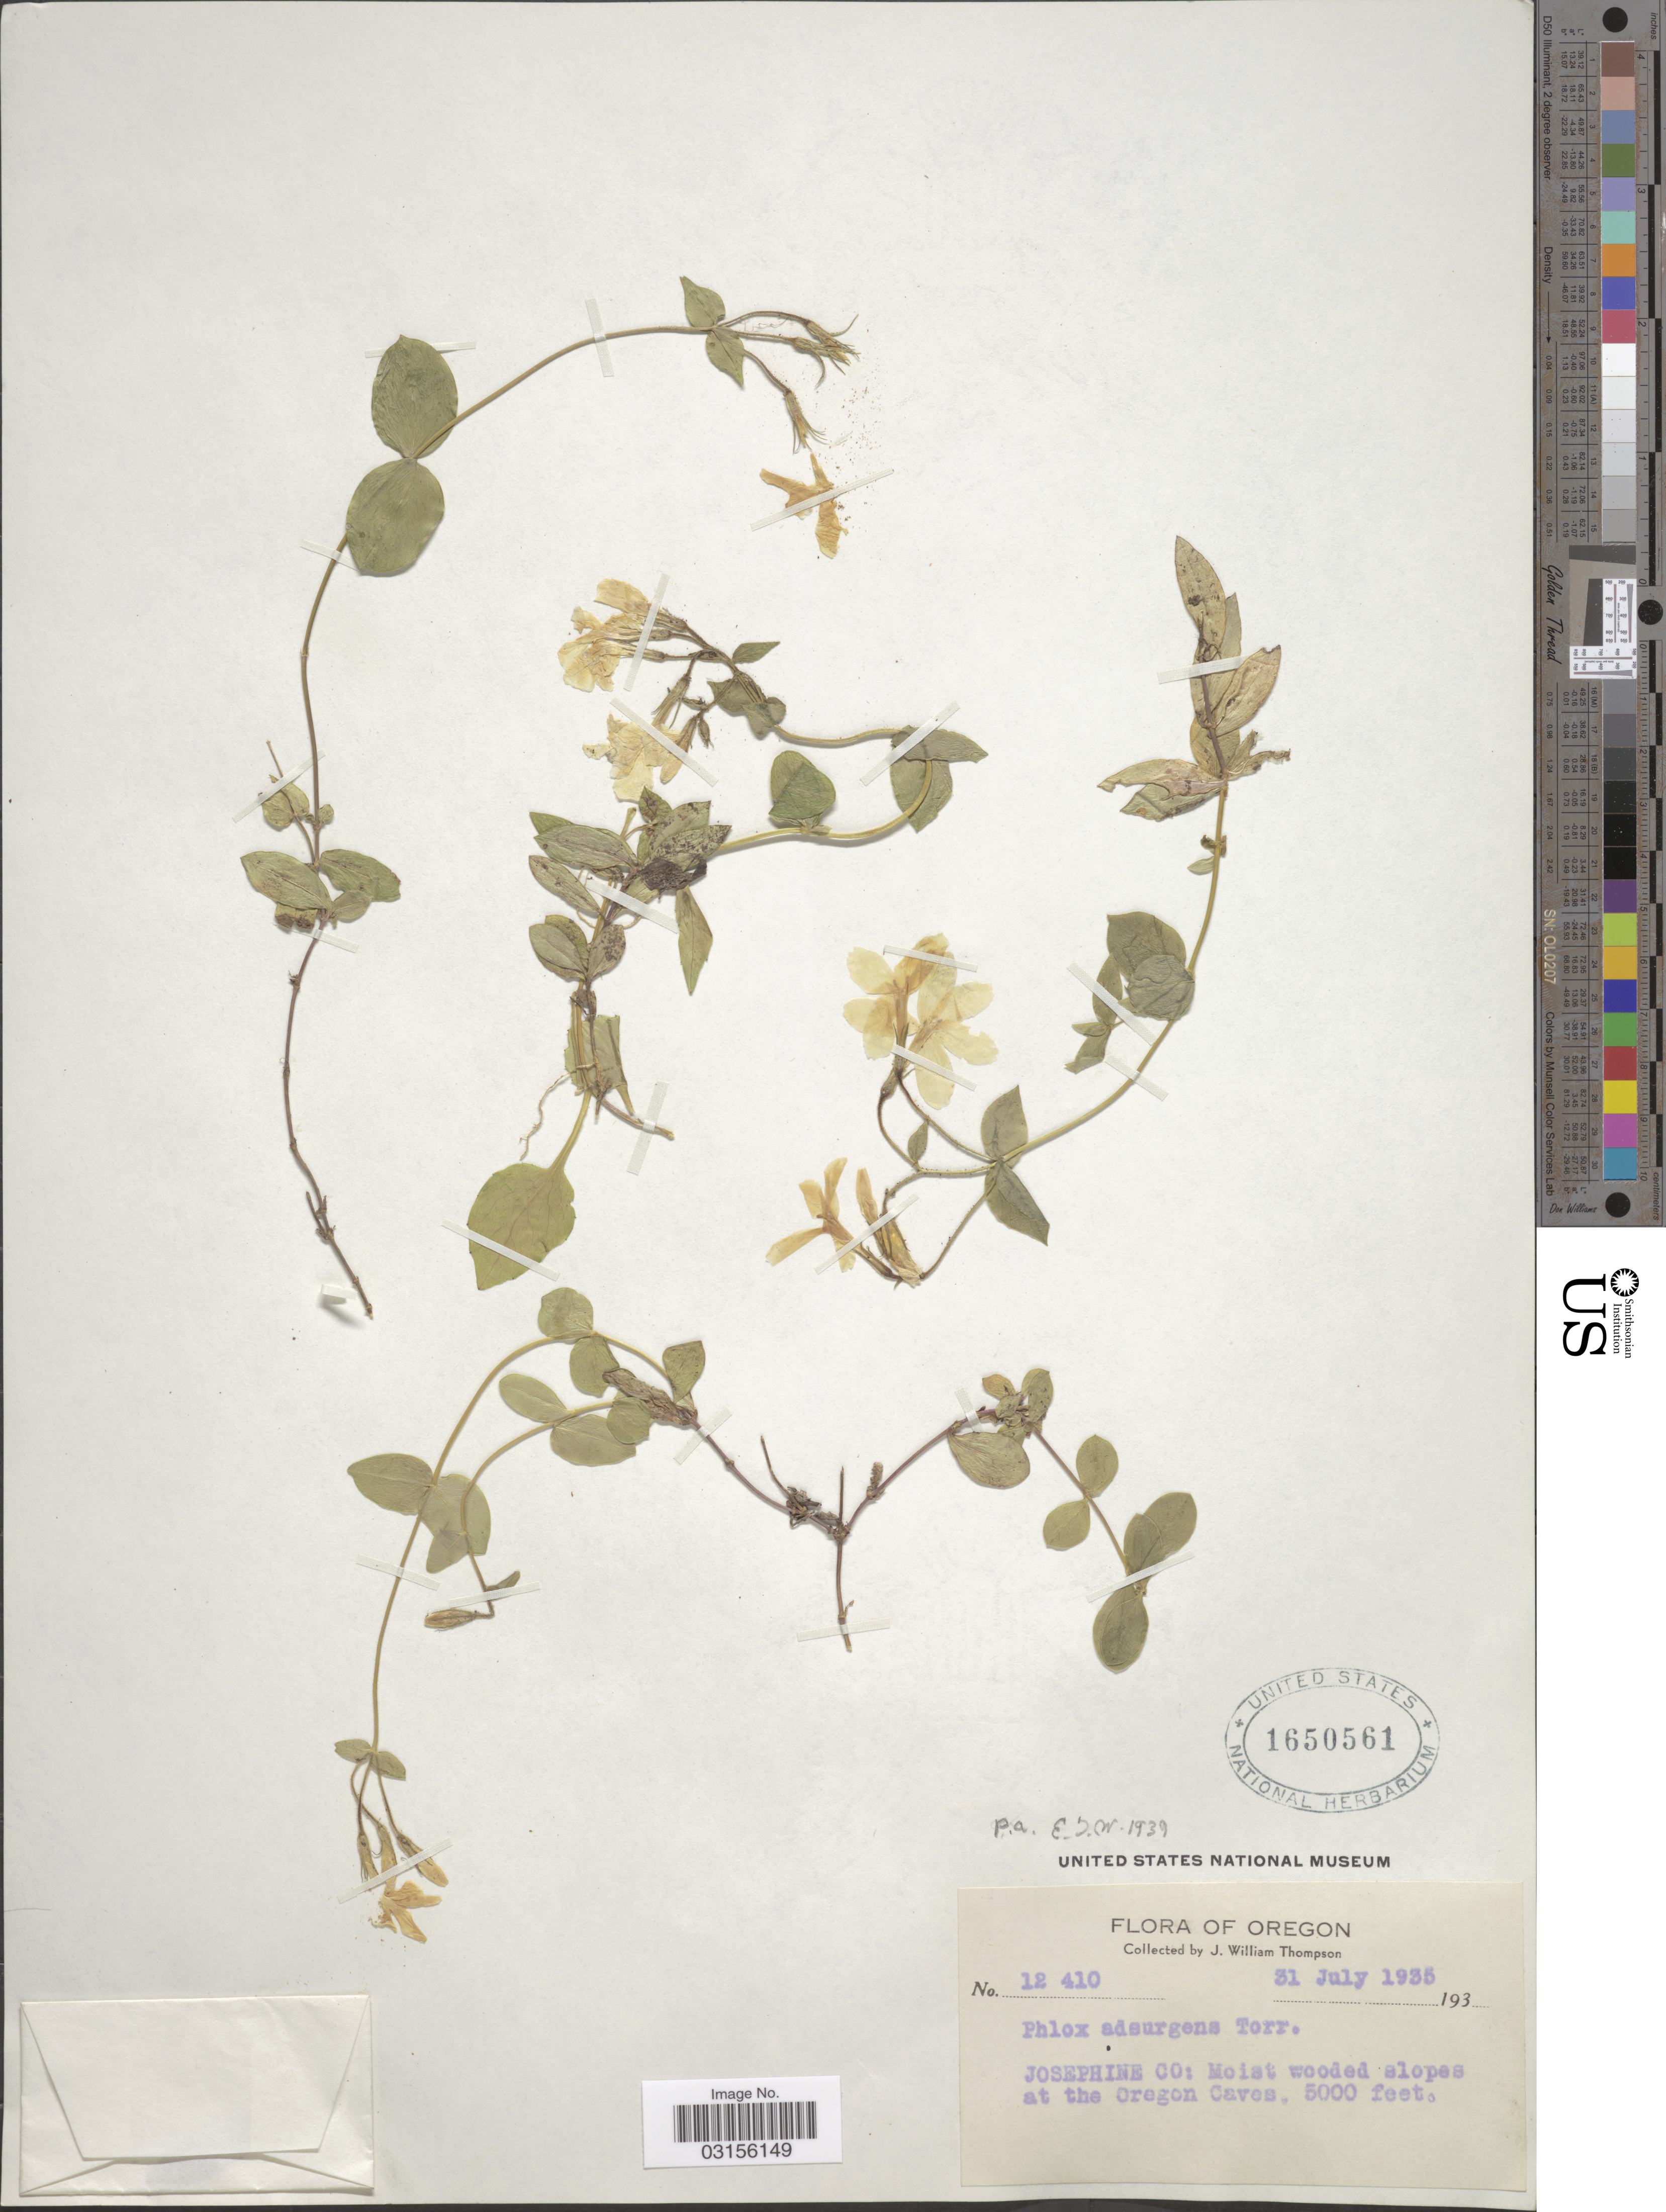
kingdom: Plantae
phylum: Tracheophyta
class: Magnoliopsida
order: Ericales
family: Polemoniaceae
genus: Phlox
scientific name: Phlox adsurgens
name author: Torr. ex A. Gray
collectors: J. W. Thompson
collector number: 12410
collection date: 1935-07-31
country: United States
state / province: Oregon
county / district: Josephine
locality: Josephine Co: Moist wooded slopes at the Oregon Caves.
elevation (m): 1524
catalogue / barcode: US 1650561